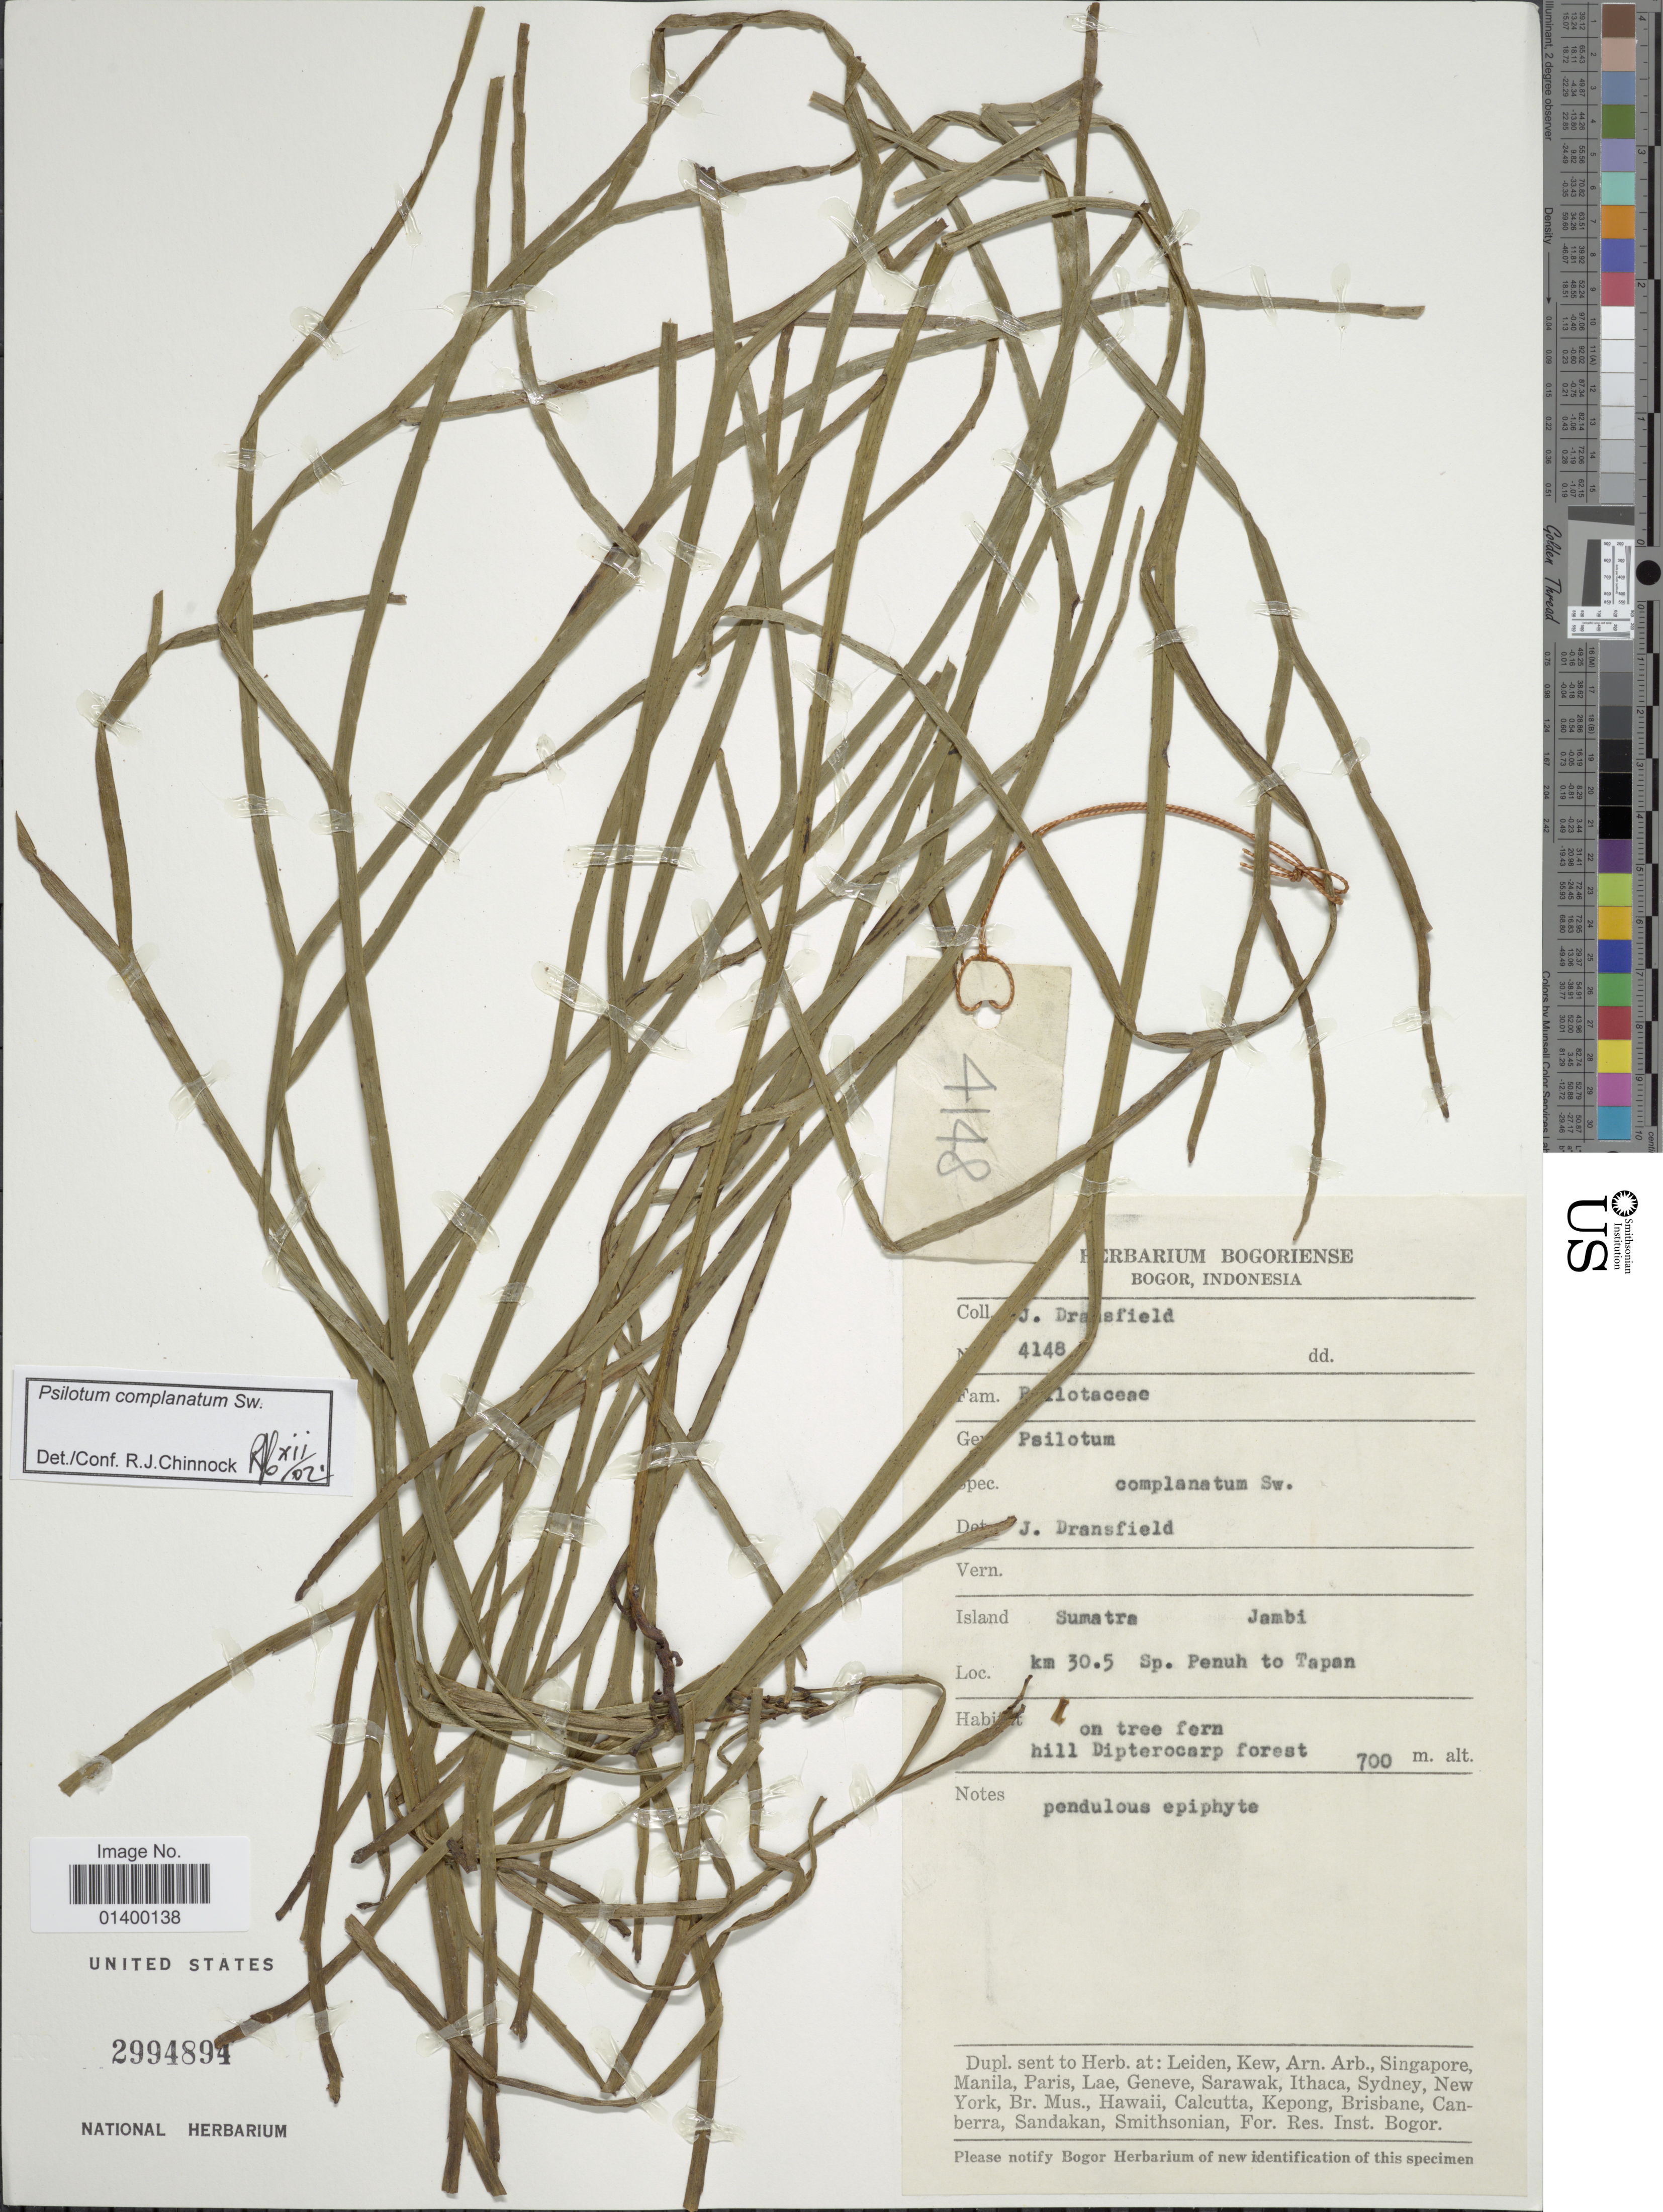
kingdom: Plantae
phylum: Tracheophyta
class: Polypodiopsida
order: Psilotales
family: Psilotaceae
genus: Psilotum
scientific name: Psilotum complanatum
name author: Sw.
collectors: J. Dransfield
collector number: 4146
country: Indonesia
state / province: Sumatra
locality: Jambi, km 30.5 Sp. Penuh to Tapan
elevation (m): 700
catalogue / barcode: US 2994894